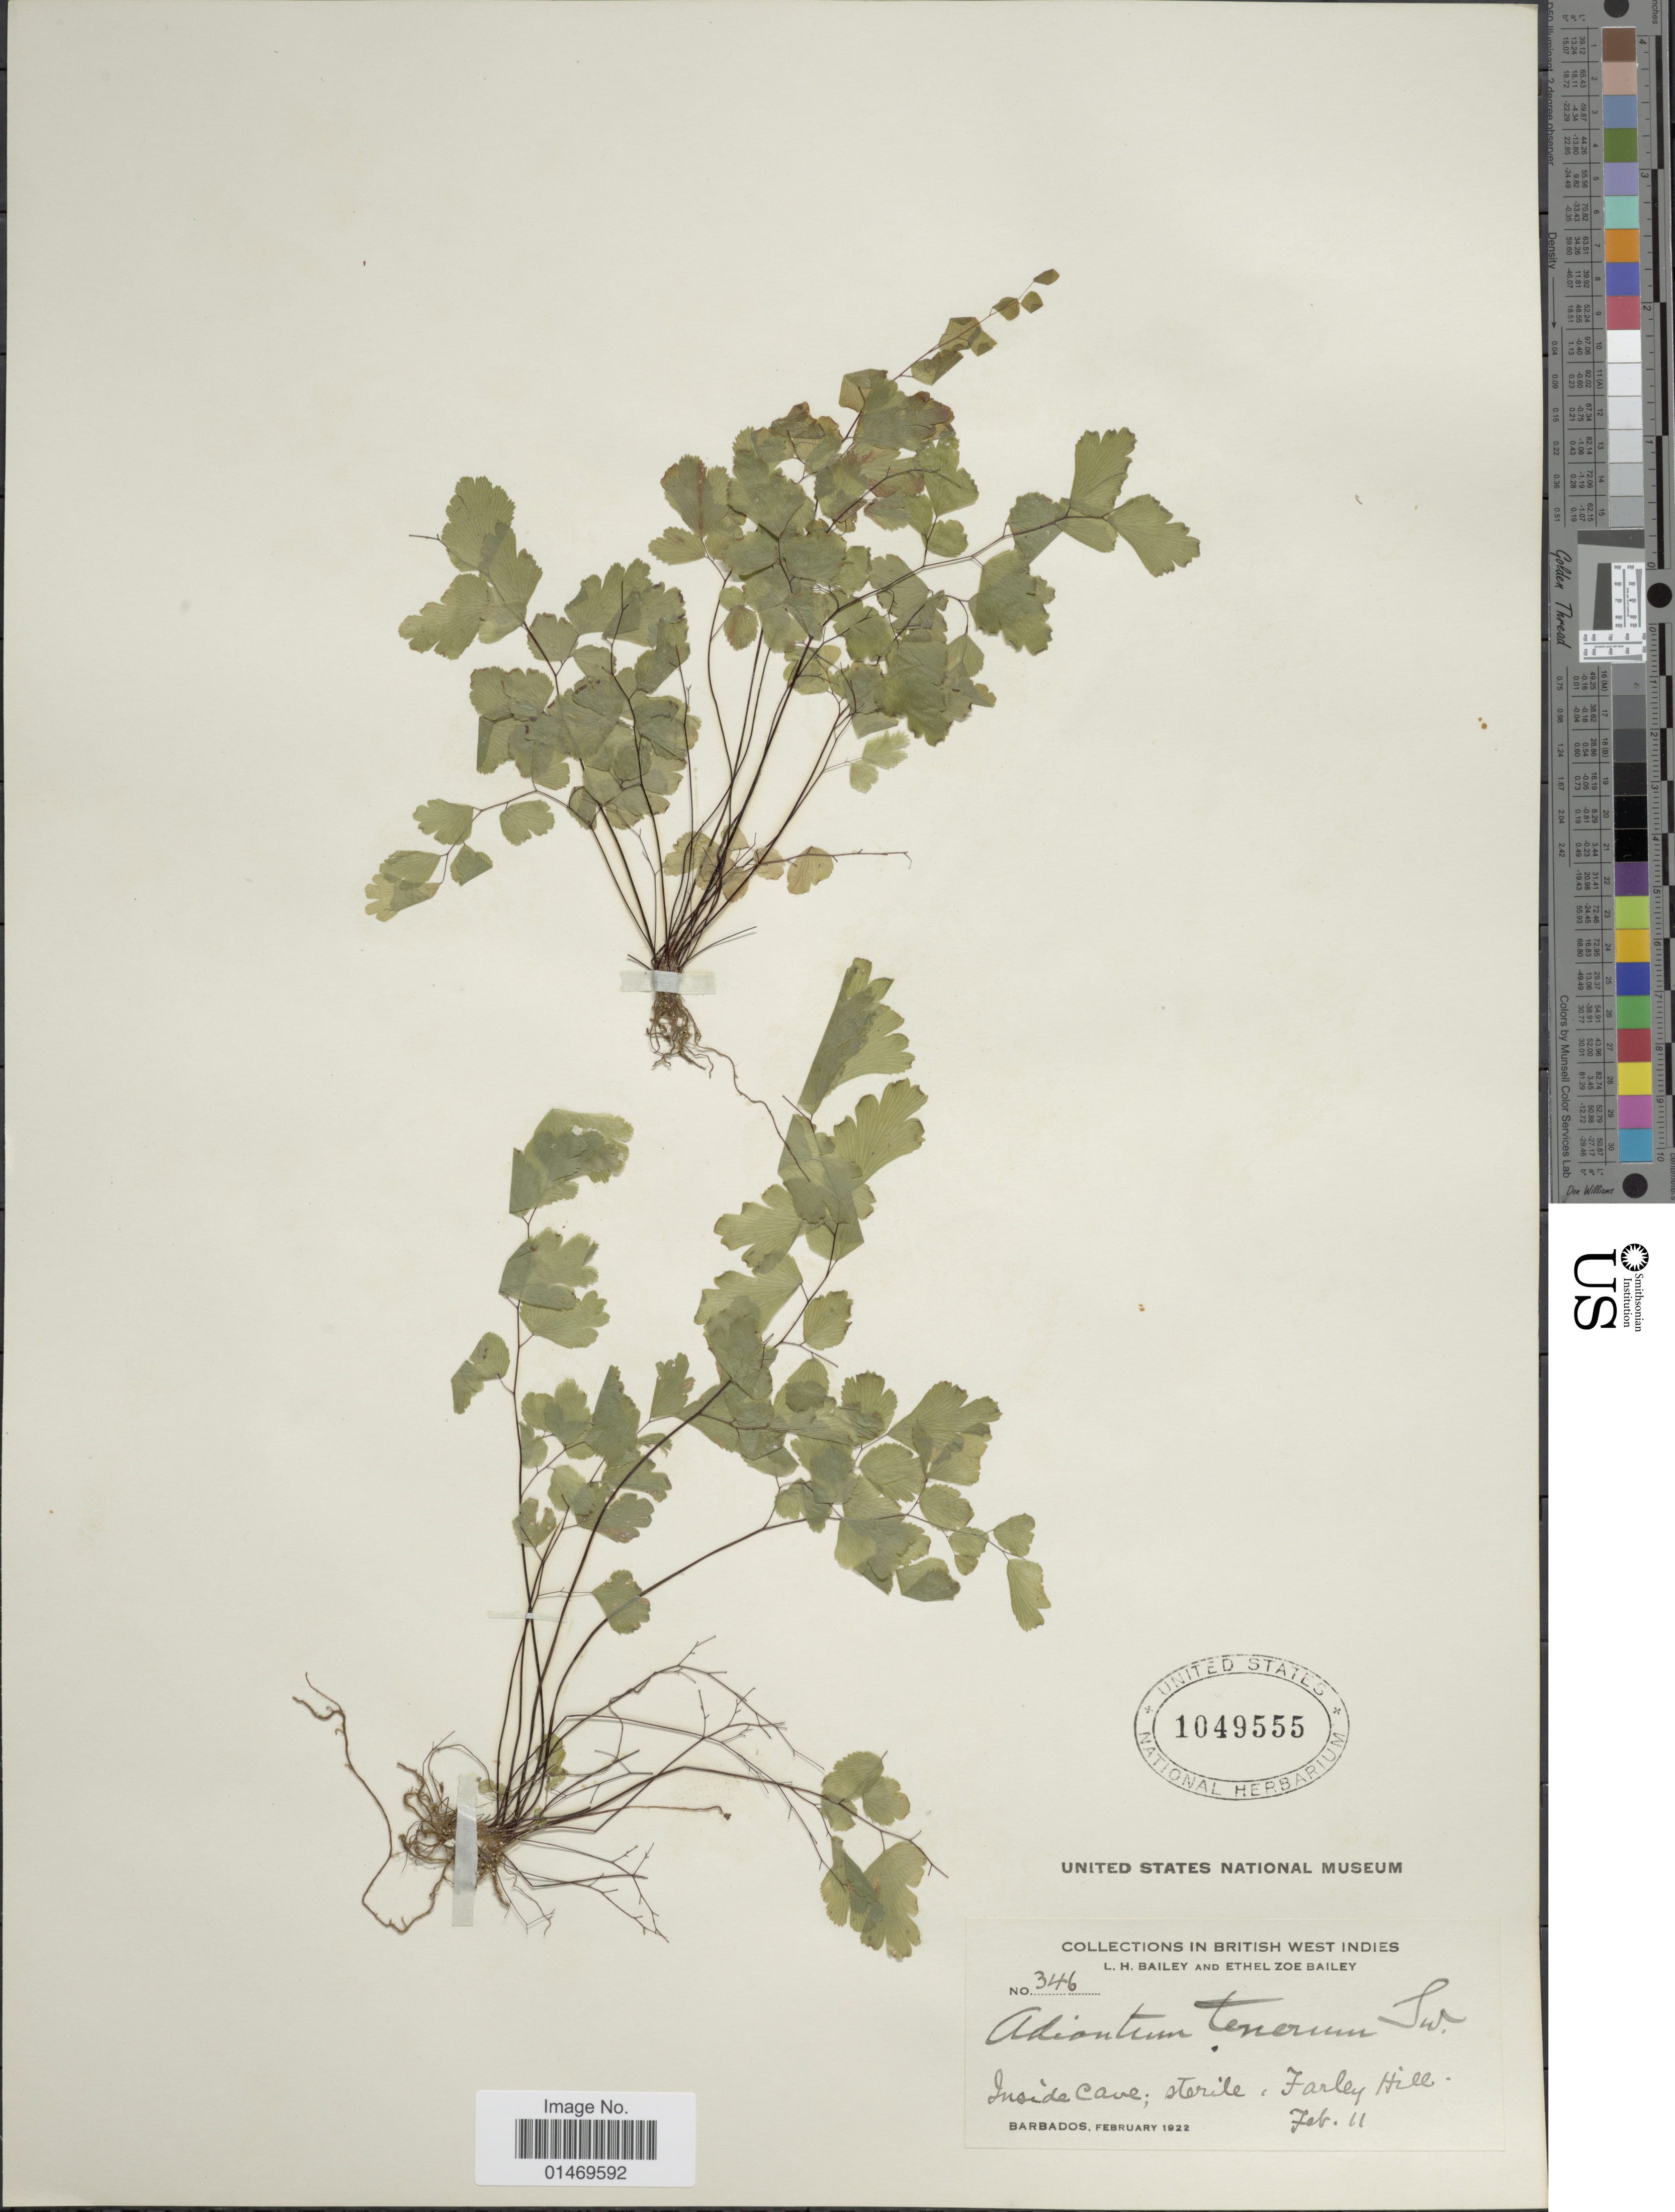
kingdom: Plantae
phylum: Tracheophyta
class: Polypodiopsida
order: Polypodiales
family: Pteridaceae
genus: Adiantum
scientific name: Adiantum tenerum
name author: Sw.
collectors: L. H. Bailey & E. Z. Bailey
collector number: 346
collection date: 1922-02-11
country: Barbados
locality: Inside cave; sterile, Farley Hill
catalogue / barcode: US 1049555